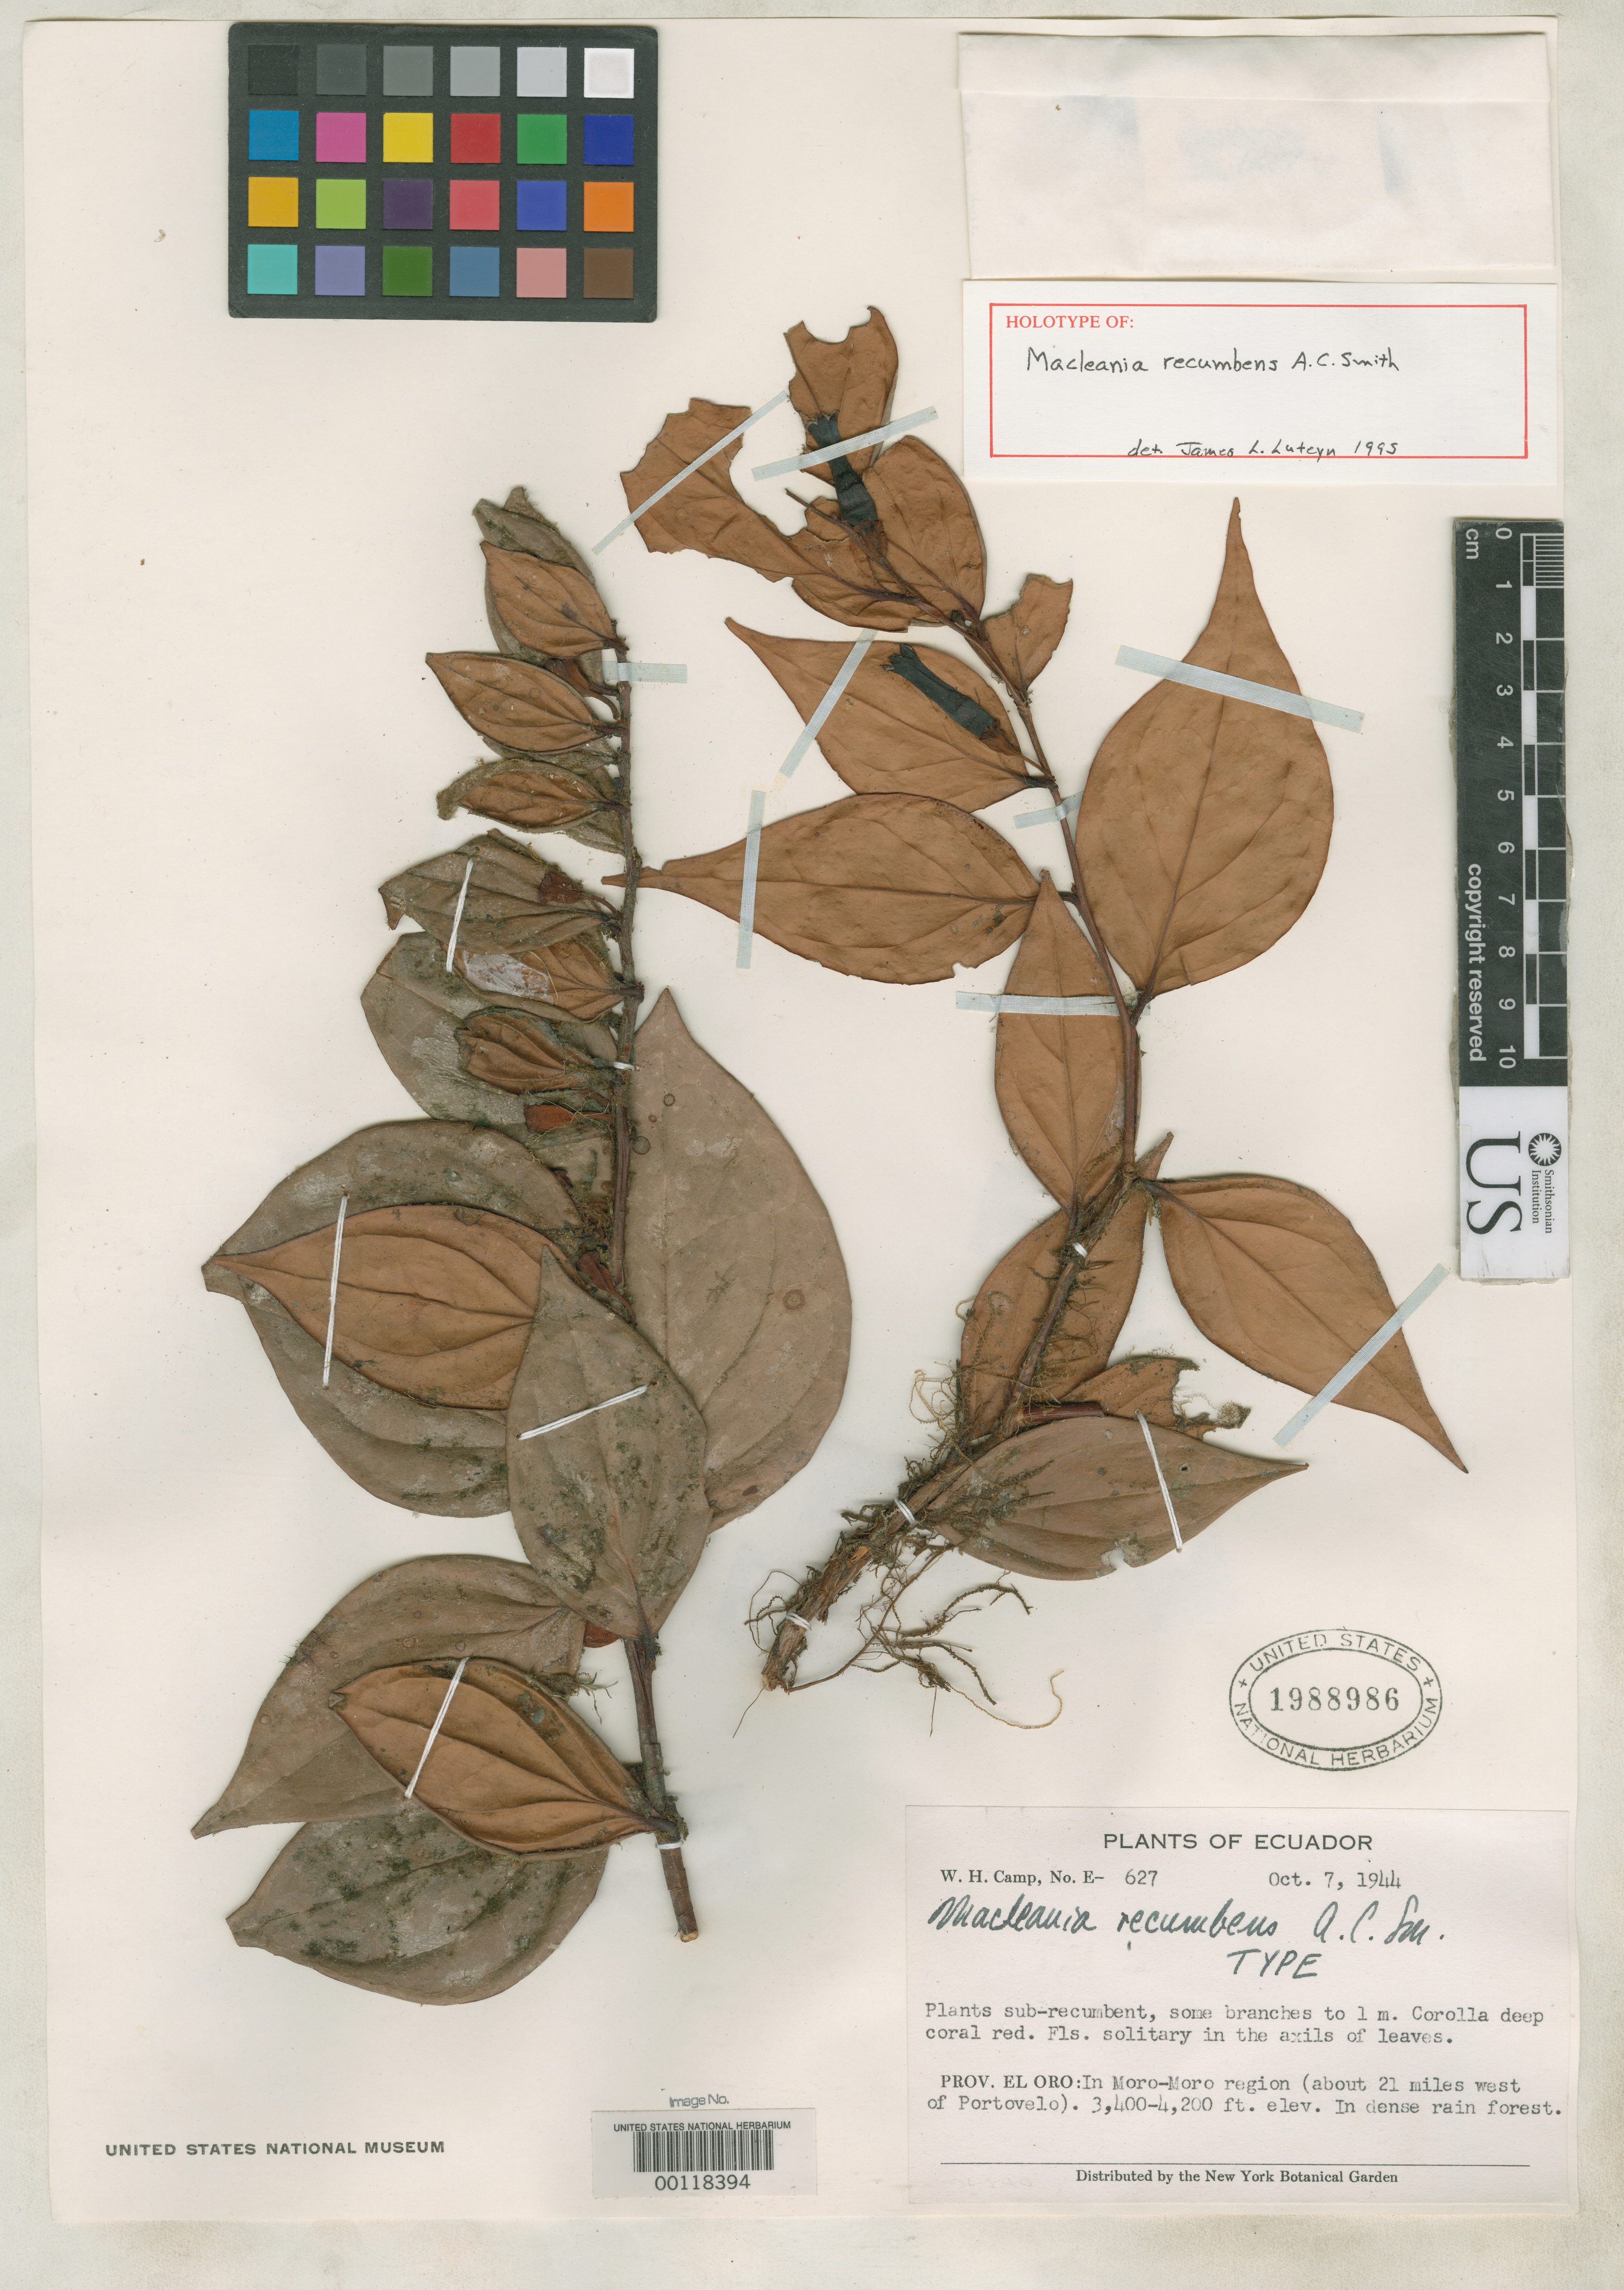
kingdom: Plantae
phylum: Tracheophyta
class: Magnoliopsida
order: Ericales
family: Ericaceae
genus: Macleania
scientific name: Macleania recumbens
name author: A.C. Sm.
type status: Holotype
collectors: W. H. Camp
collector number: E 627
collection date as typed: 07 Oct 1944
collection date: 1944-10-07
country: Ecuador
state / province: El Oro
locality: Moro-Moro region, ca. 21 mi W of Portovello.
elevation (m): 1036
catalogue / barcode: US 1988986